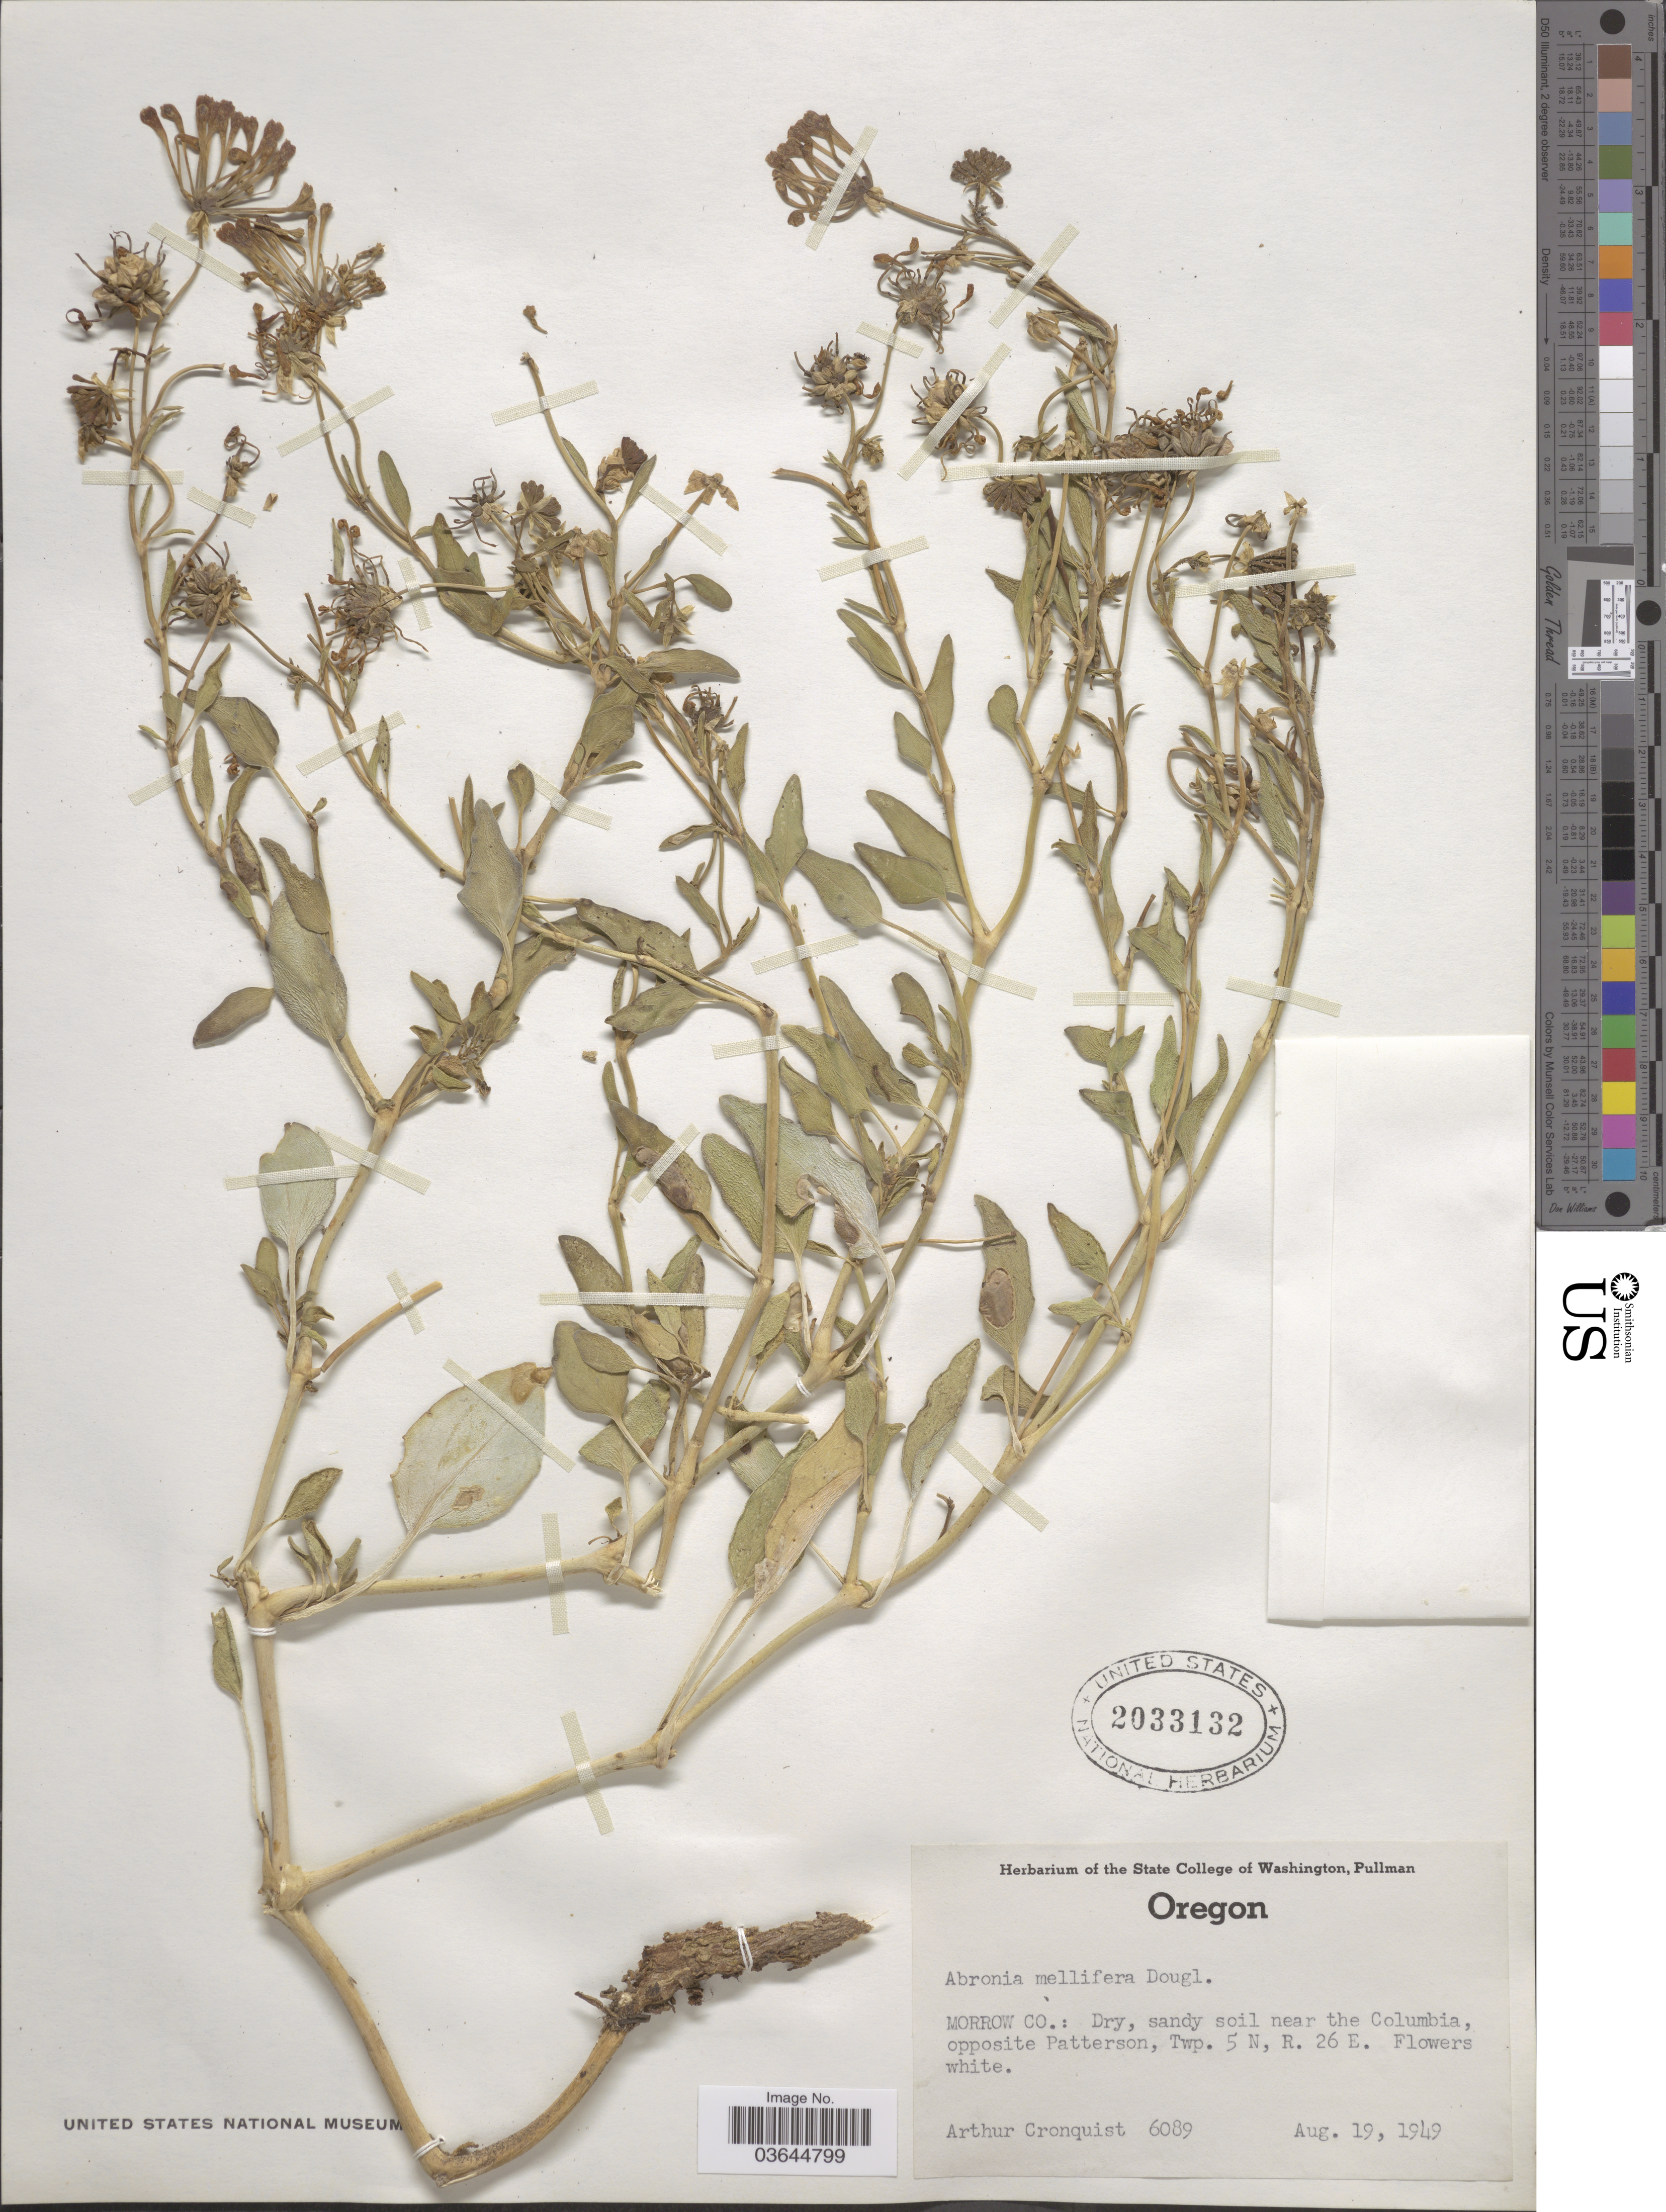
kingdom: Plantae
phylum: Tracheophyta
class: Magnoliopsida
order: Caryophyllales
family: Nyctaginaceae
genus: Abronia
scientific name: Abronia mellifera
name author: Douglas ex Hook.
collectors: A. J. Cronquist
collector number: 6089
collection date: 1949-08-19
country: United States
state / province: Oregon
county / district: Morrow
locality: Morrow Co.: Dry, sandy soil near the Columbia, opposite Patterson, Twp. 5 N, R. 26 E.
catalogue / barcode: US 2033132